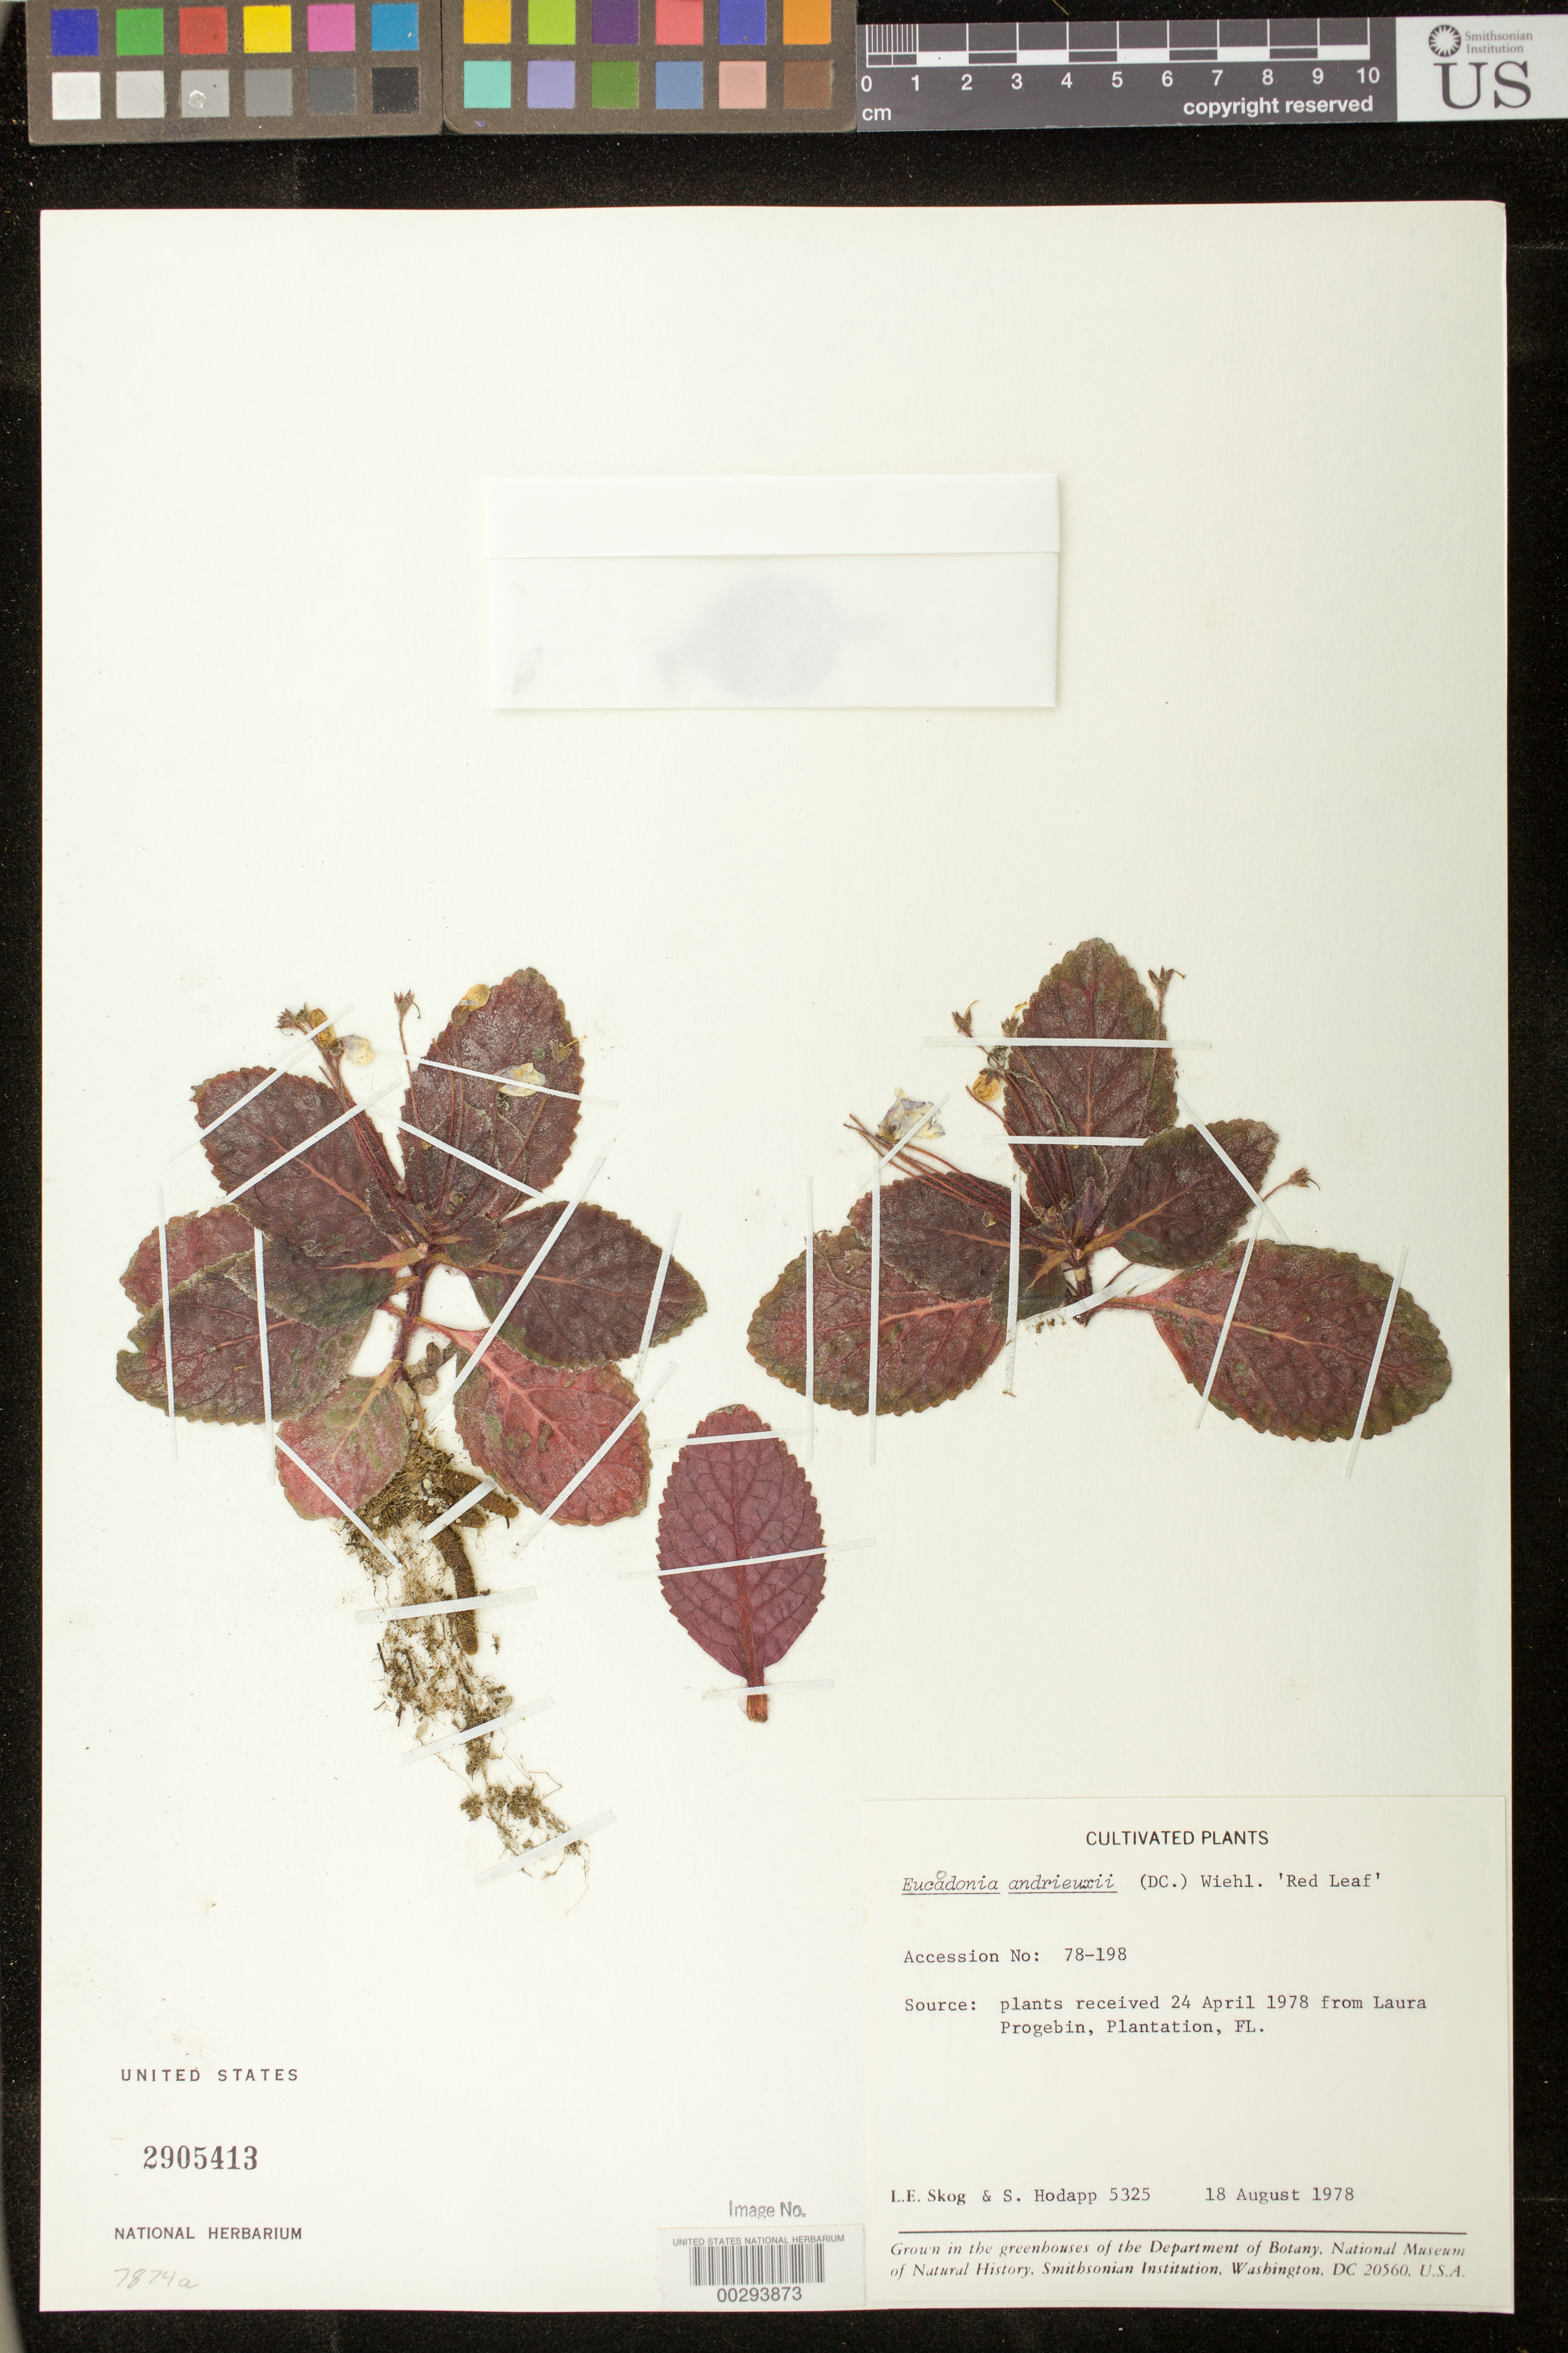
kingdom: Plantae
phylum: Tracheophyta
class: Magnoliopsida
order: Lamiales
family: Gesneriaceae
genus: Eucodonia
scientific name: Eucodonia andrieuxii 'Red Leaf'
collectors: L. E. Skog & S. Hodapp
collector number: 5325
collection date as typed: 18 Aug 1978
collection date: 1978-08-18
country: United States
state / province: District of Columbia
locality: U.S.A, District of Columbia, greenhouse at US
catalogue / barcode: US 2905413